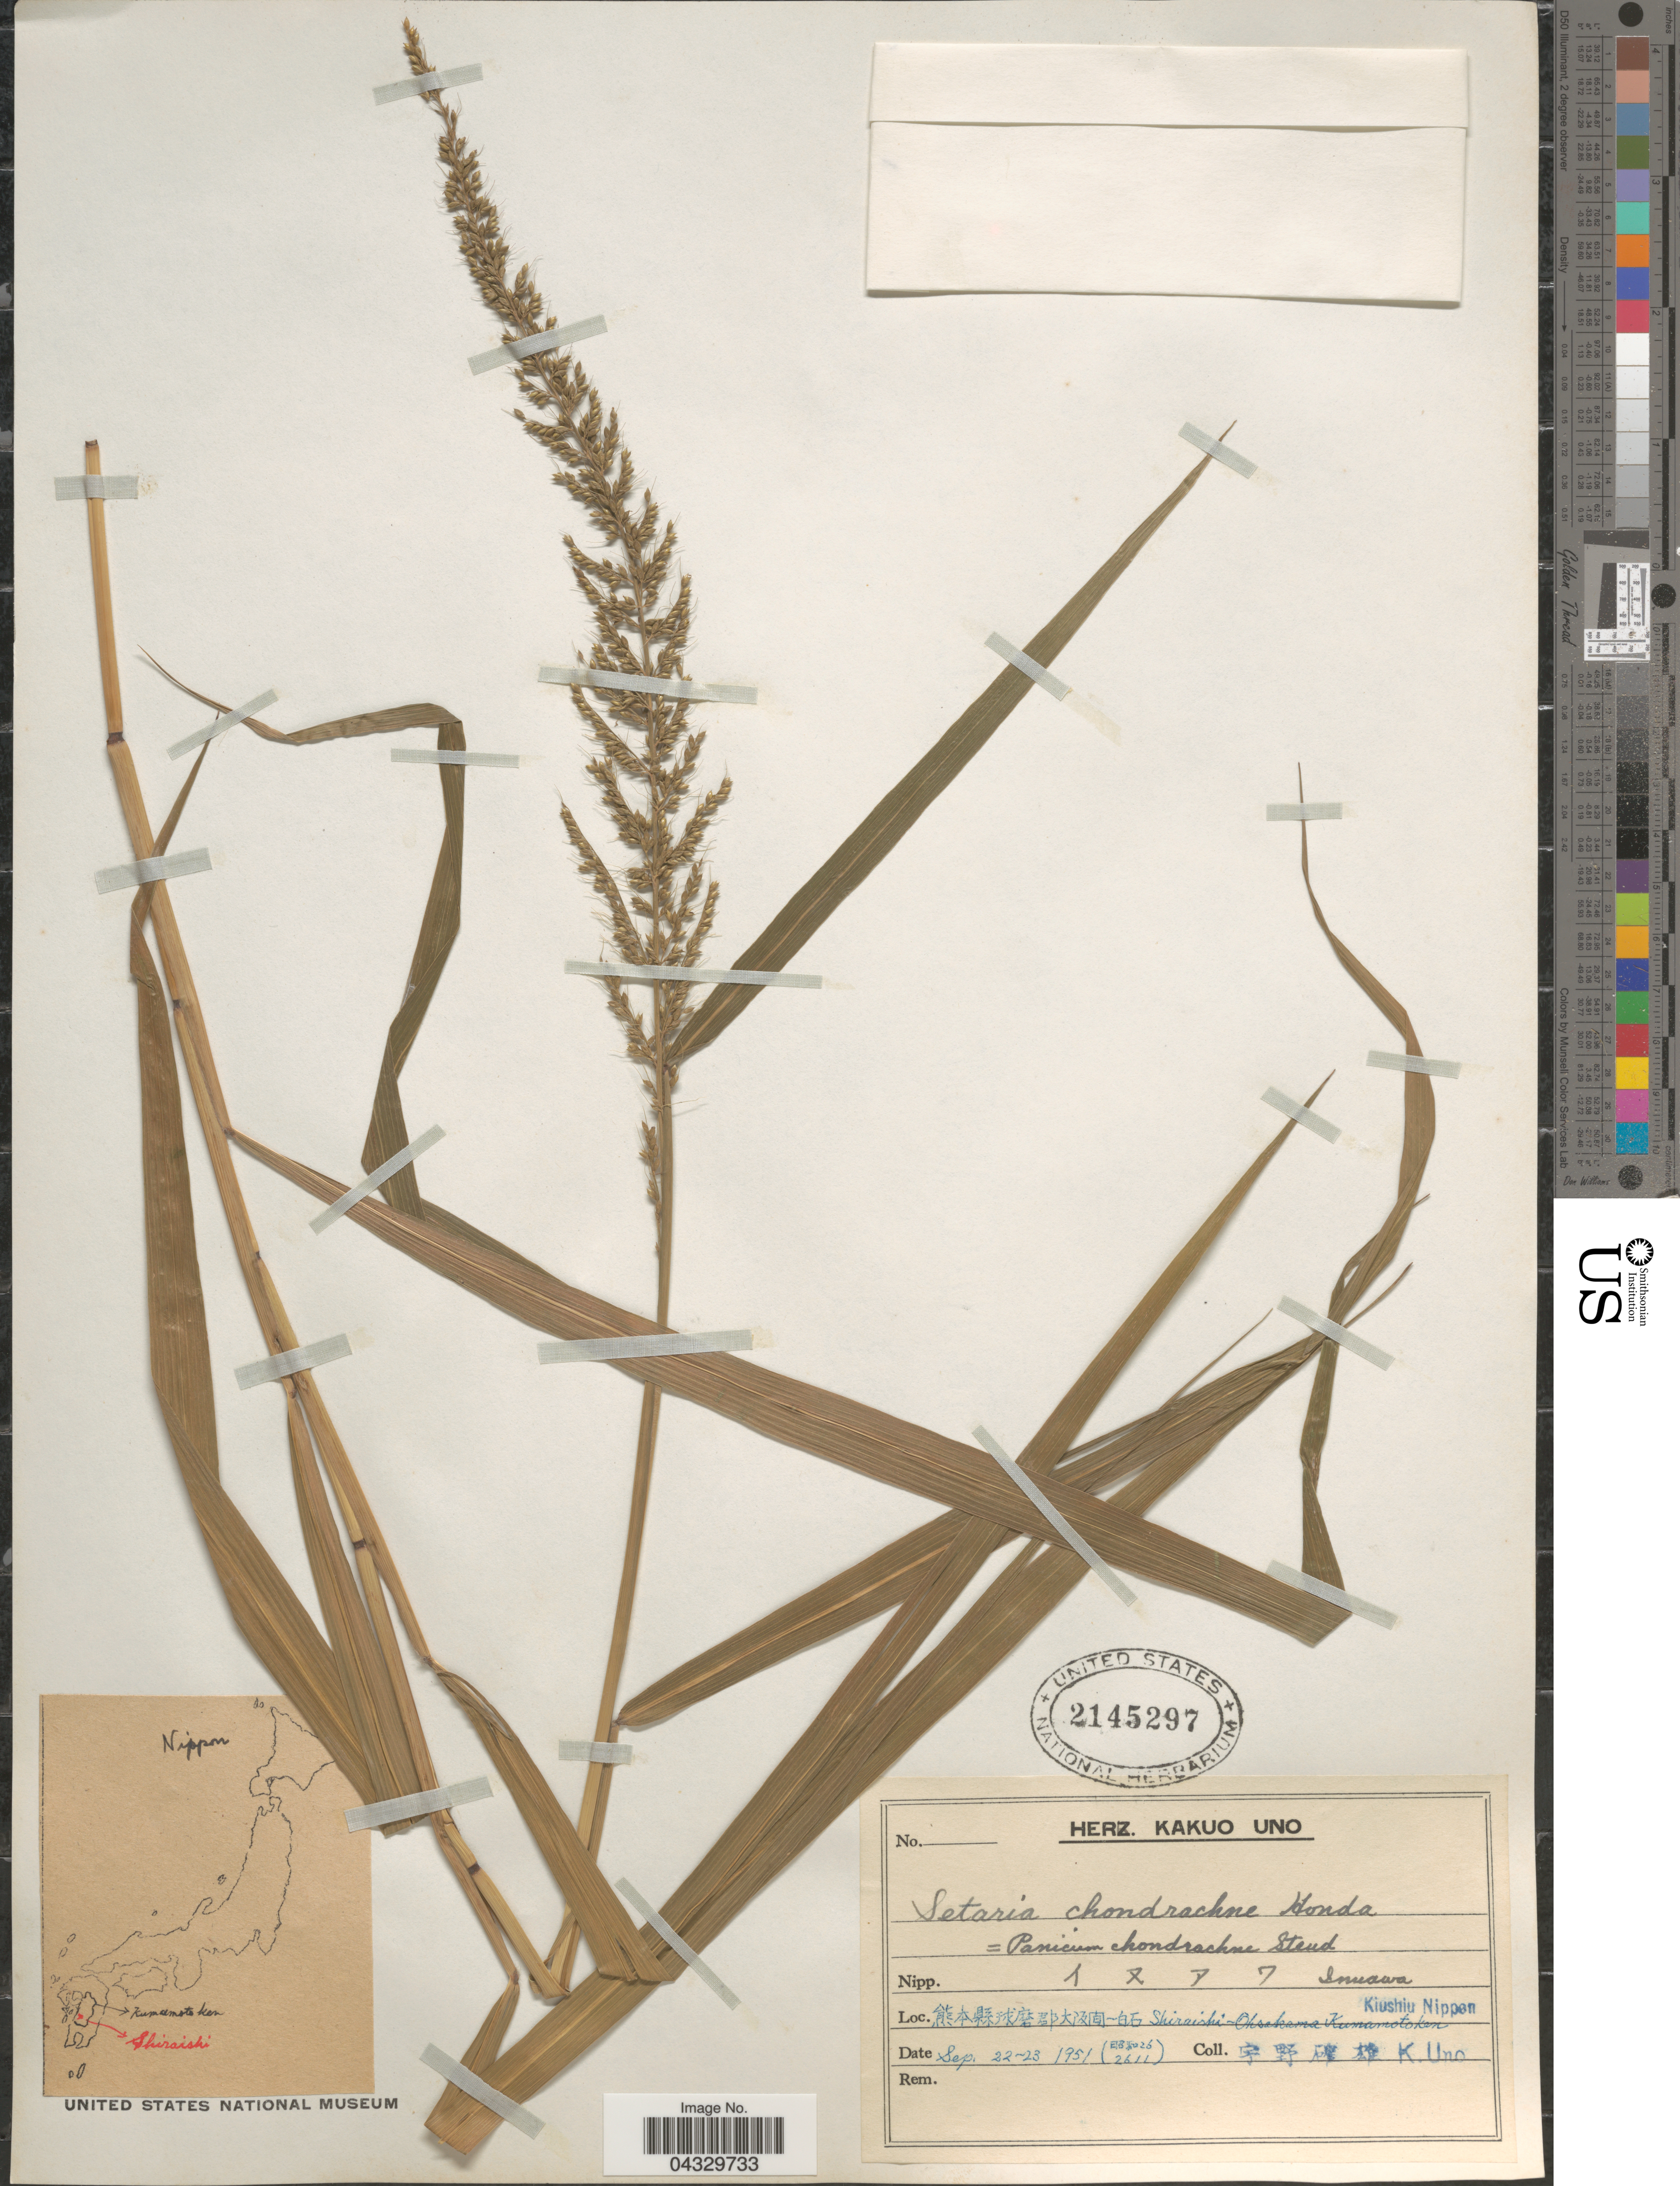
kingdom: Plantae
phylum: Tracheophyta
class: Liliopsida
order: Poales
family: Poaceae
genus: Setaria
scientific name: Setaria chondrachne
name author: (Steud.) Honda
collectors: K. Uno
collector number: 2611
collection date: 1951-09-22/1951-09-23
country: Japan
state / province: Kumamoto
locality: X Shiraishi-Oksakama Kumamotoken.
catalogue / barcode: US 2145297